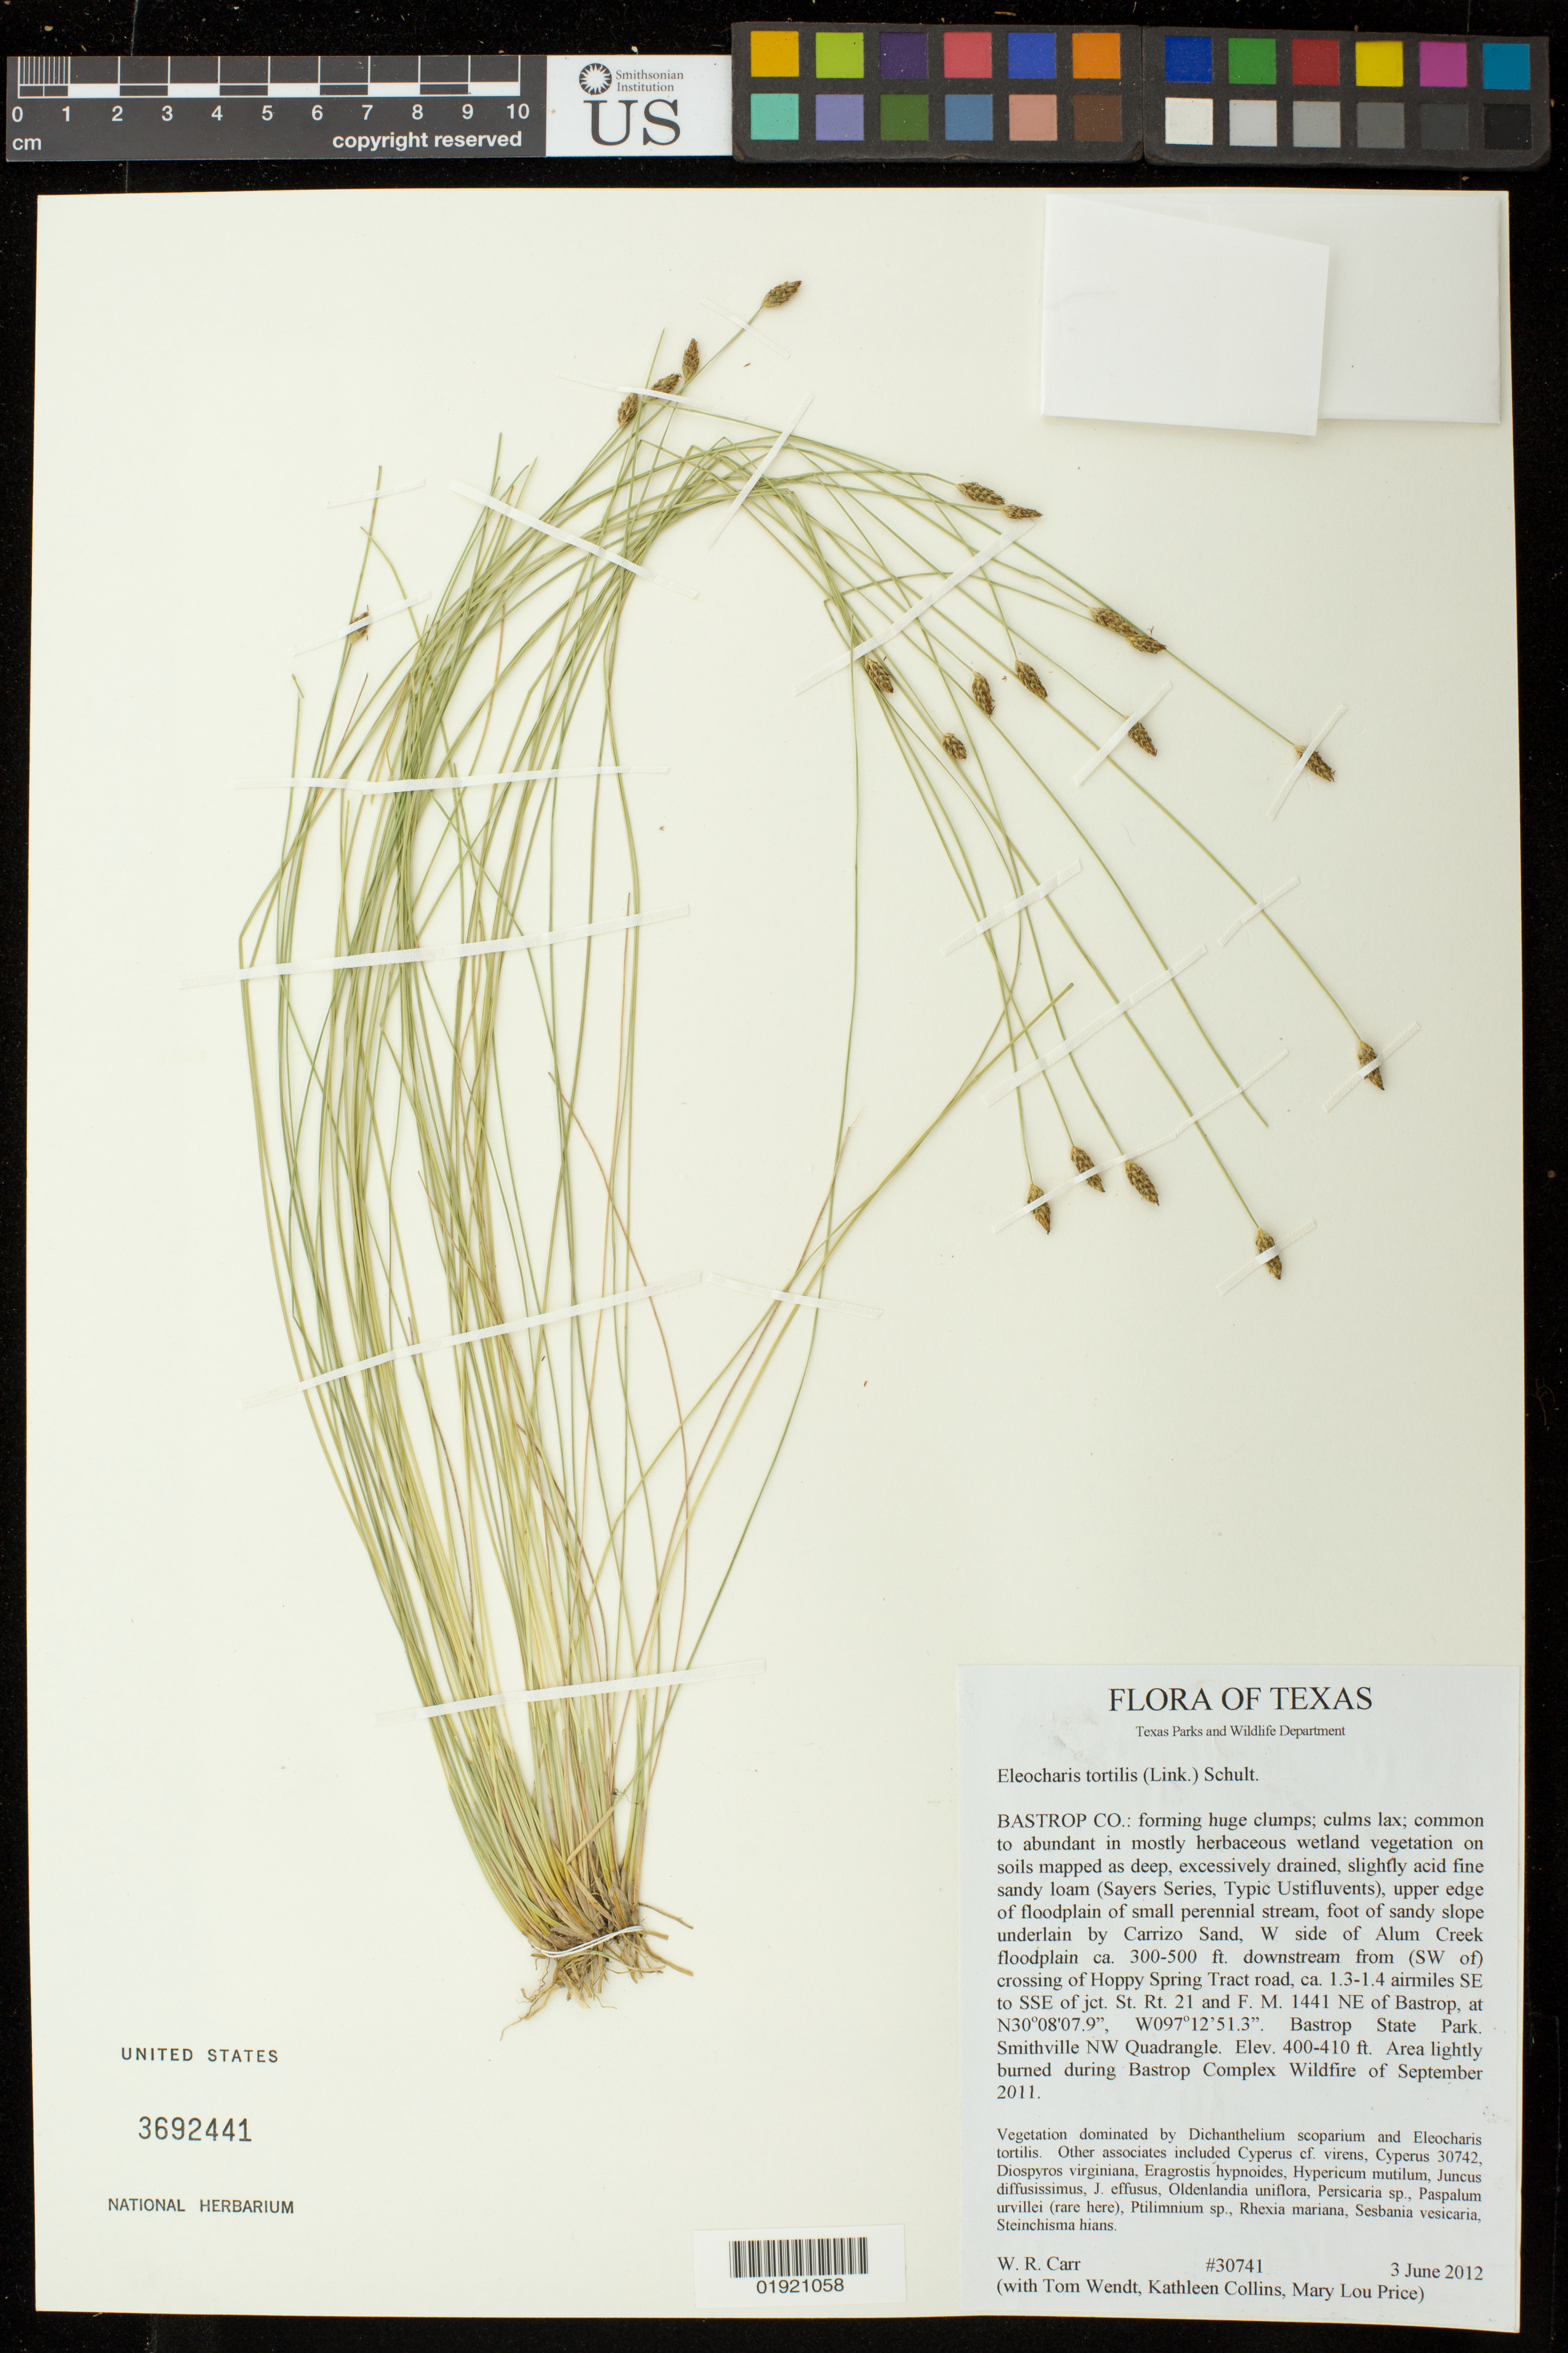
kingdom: Plantae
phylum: Tracheophyta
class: Liliopsida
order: Poales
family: Cyperaceae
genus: Eleocharis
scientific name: Eleocharis tortilis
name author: (Link) Schult.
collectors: W. Carr, T. L. Wendt, K. Collins & M. Price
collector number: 30741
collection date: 2012-06-03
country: United States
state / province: Texas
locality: Bastrop Co.: W side of Alum Creek floodplain ca. 300-500 ft. downstream from (SW of) crossing of Hoppy Spring Tract Road, ca. 1.3-1.4 airmiles SE to SSE of jct. St. Rt. 21 and F.M. 1441 NE of Bastrop, Bastrop State Park. Smithville NW Quadrangle. Area lightly burned during Bastrop Complex Wildfire of September 2011.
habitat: Forming huge clumps; culms lax; common to abundant in mostly herbaceous wetland vegetation on soils mapped as deep, excessively drained, slightly acid fine sandy loam (Sayers Series, Typic Ustifluvents), upper edge of floodplain by Carrizo Sand.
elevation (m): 122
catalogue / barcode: US 3692441